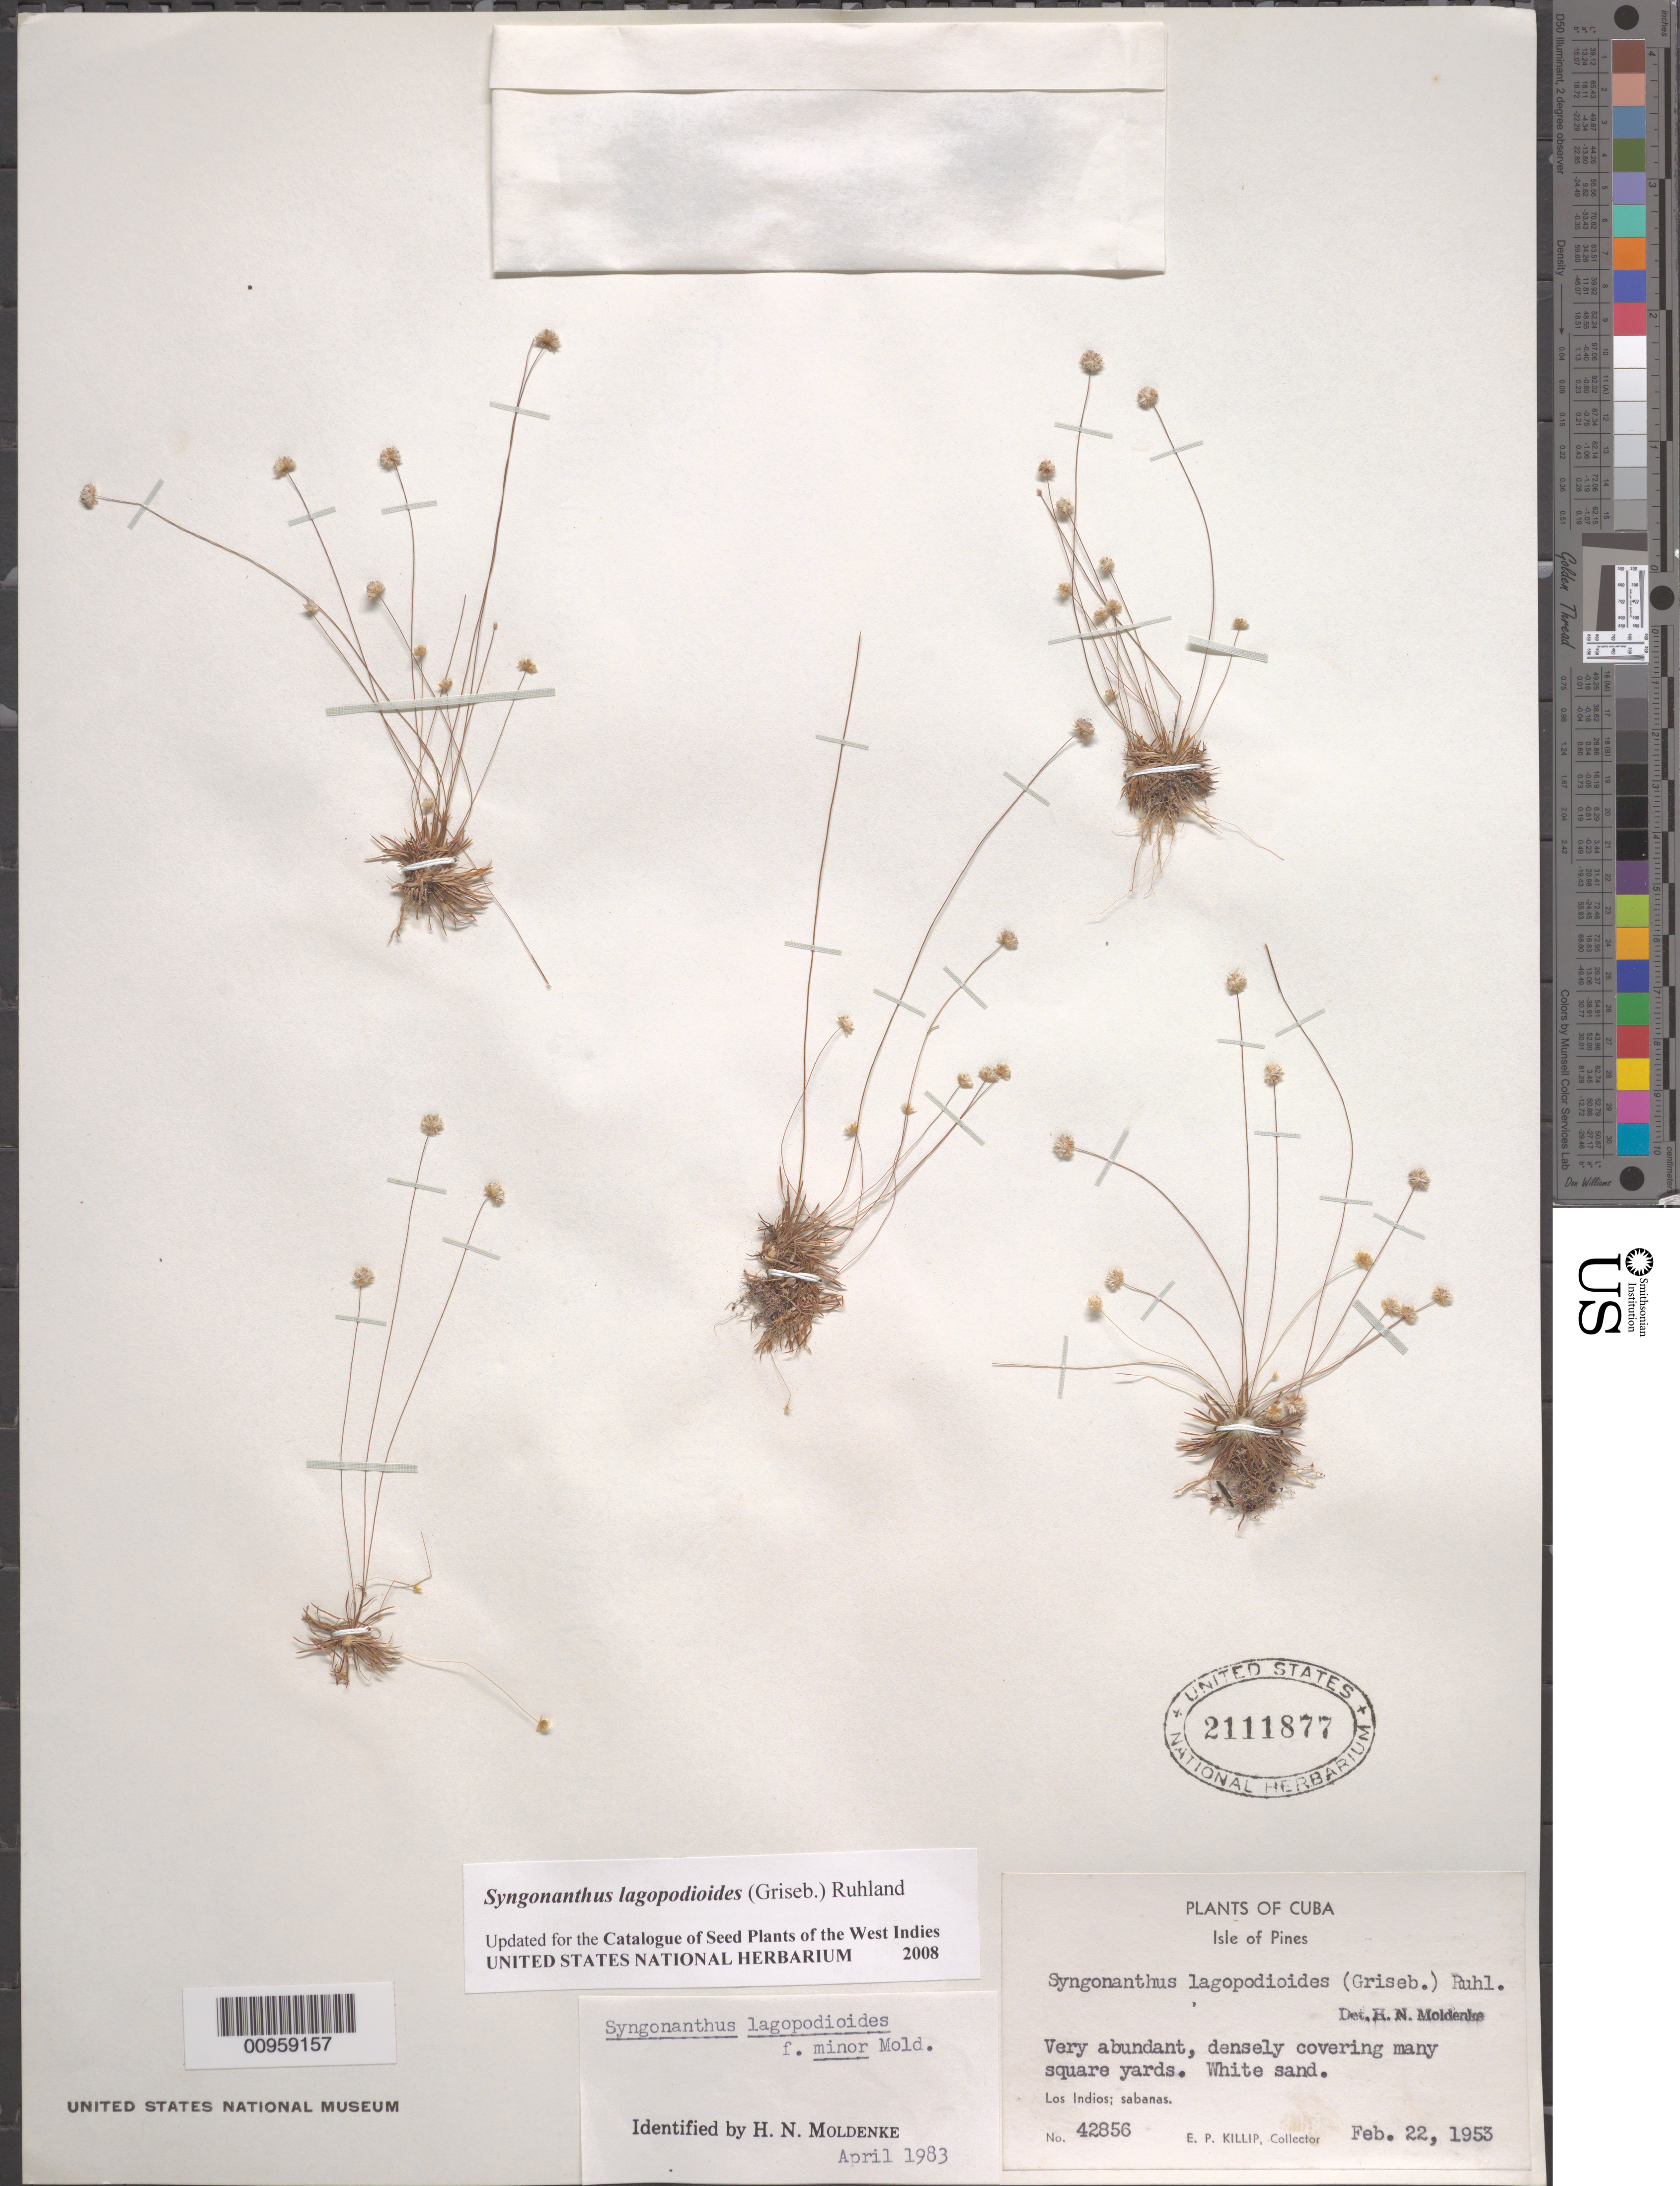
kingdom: Plantae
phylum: Tracheophyta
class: Liliopsida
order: Poales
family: Eriocaulaceae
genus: Syngonanthus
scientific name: Syngonanthus lagopodioides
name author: (Griseb.) Ruhland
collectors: E. P. Killip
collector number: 42856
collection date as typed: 22 Feb 1953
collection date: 1953-02-22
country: Cuba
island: Isla de la Juventud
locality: Los Indios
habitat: White-sand sabanas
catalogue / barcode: US 2111877